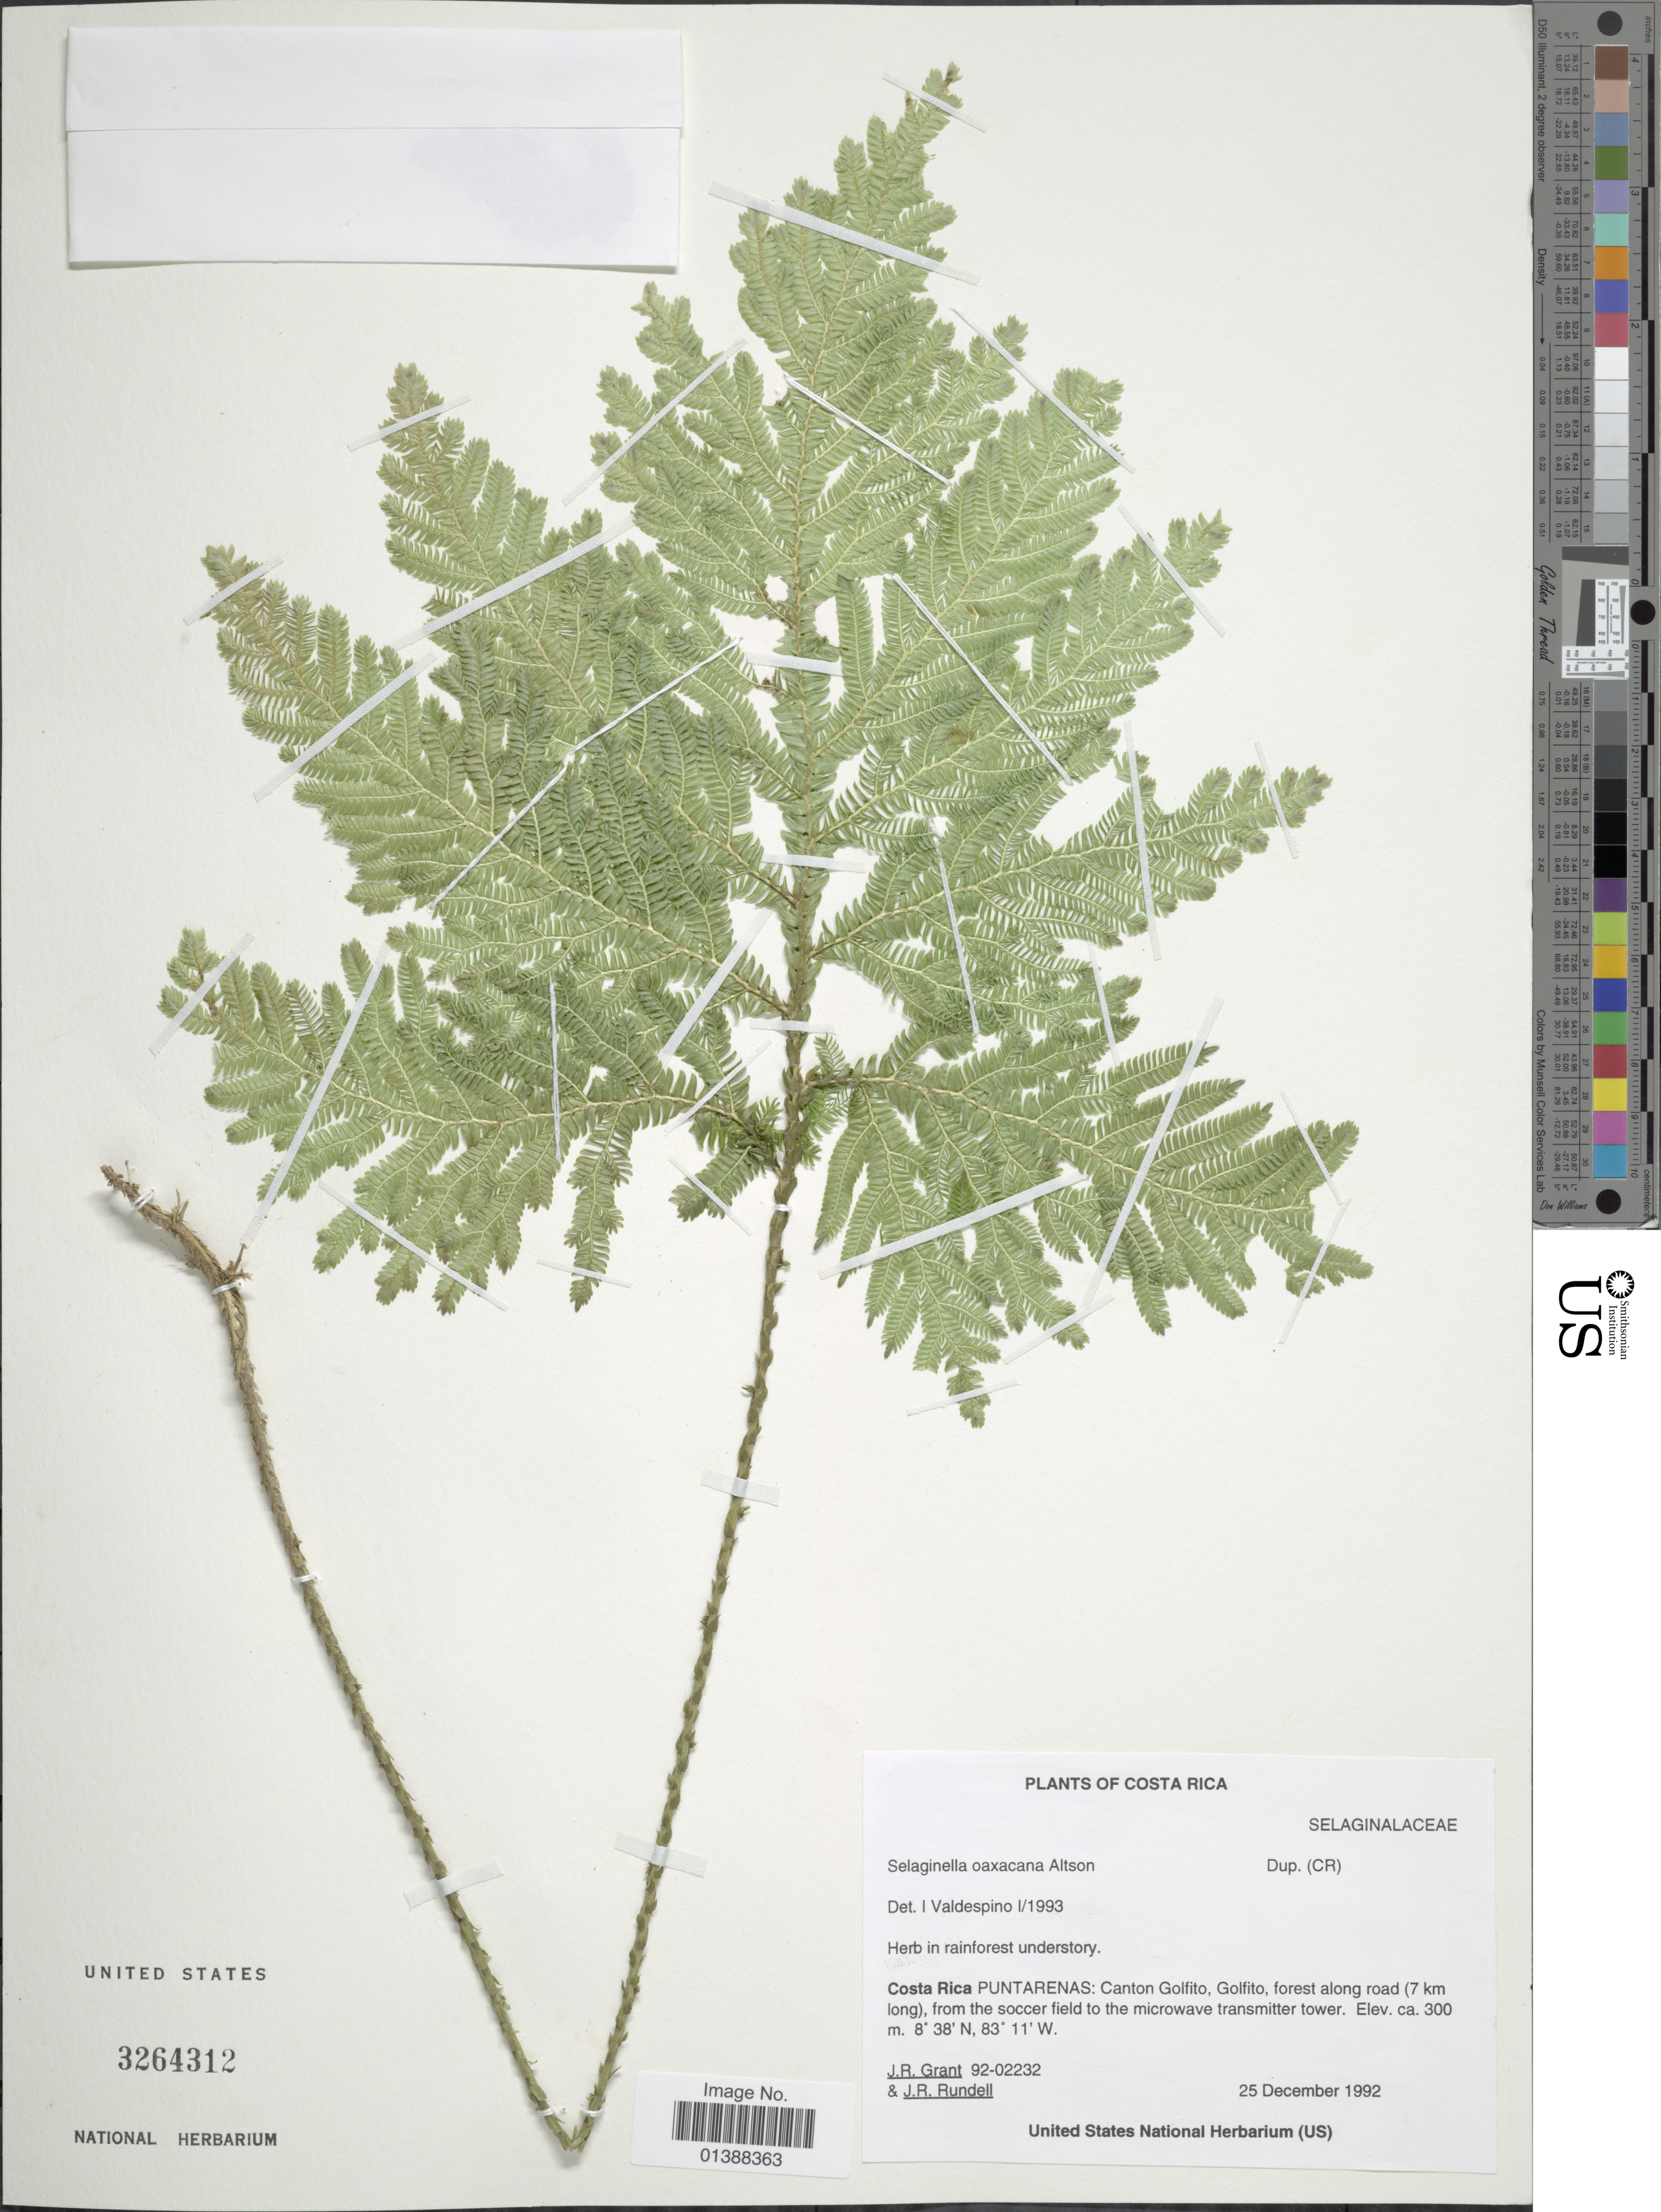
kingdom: Plantae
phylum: Tracheophyta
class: Lycopodiopsida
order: Selaginellales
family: Selaginellaceae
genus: Selaginella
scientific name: Selaginella oaxacana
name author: Spring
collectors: J. Grant & J. R. Rundell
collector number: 92-02232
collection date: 1992-12-25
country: Costa Rica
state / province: Puntarenas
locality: Canton, Golfito, Golfito, forest along road, (7 km long), from the soccer field to the microwave transmitter tower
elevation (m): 300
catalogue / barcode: US 3264312